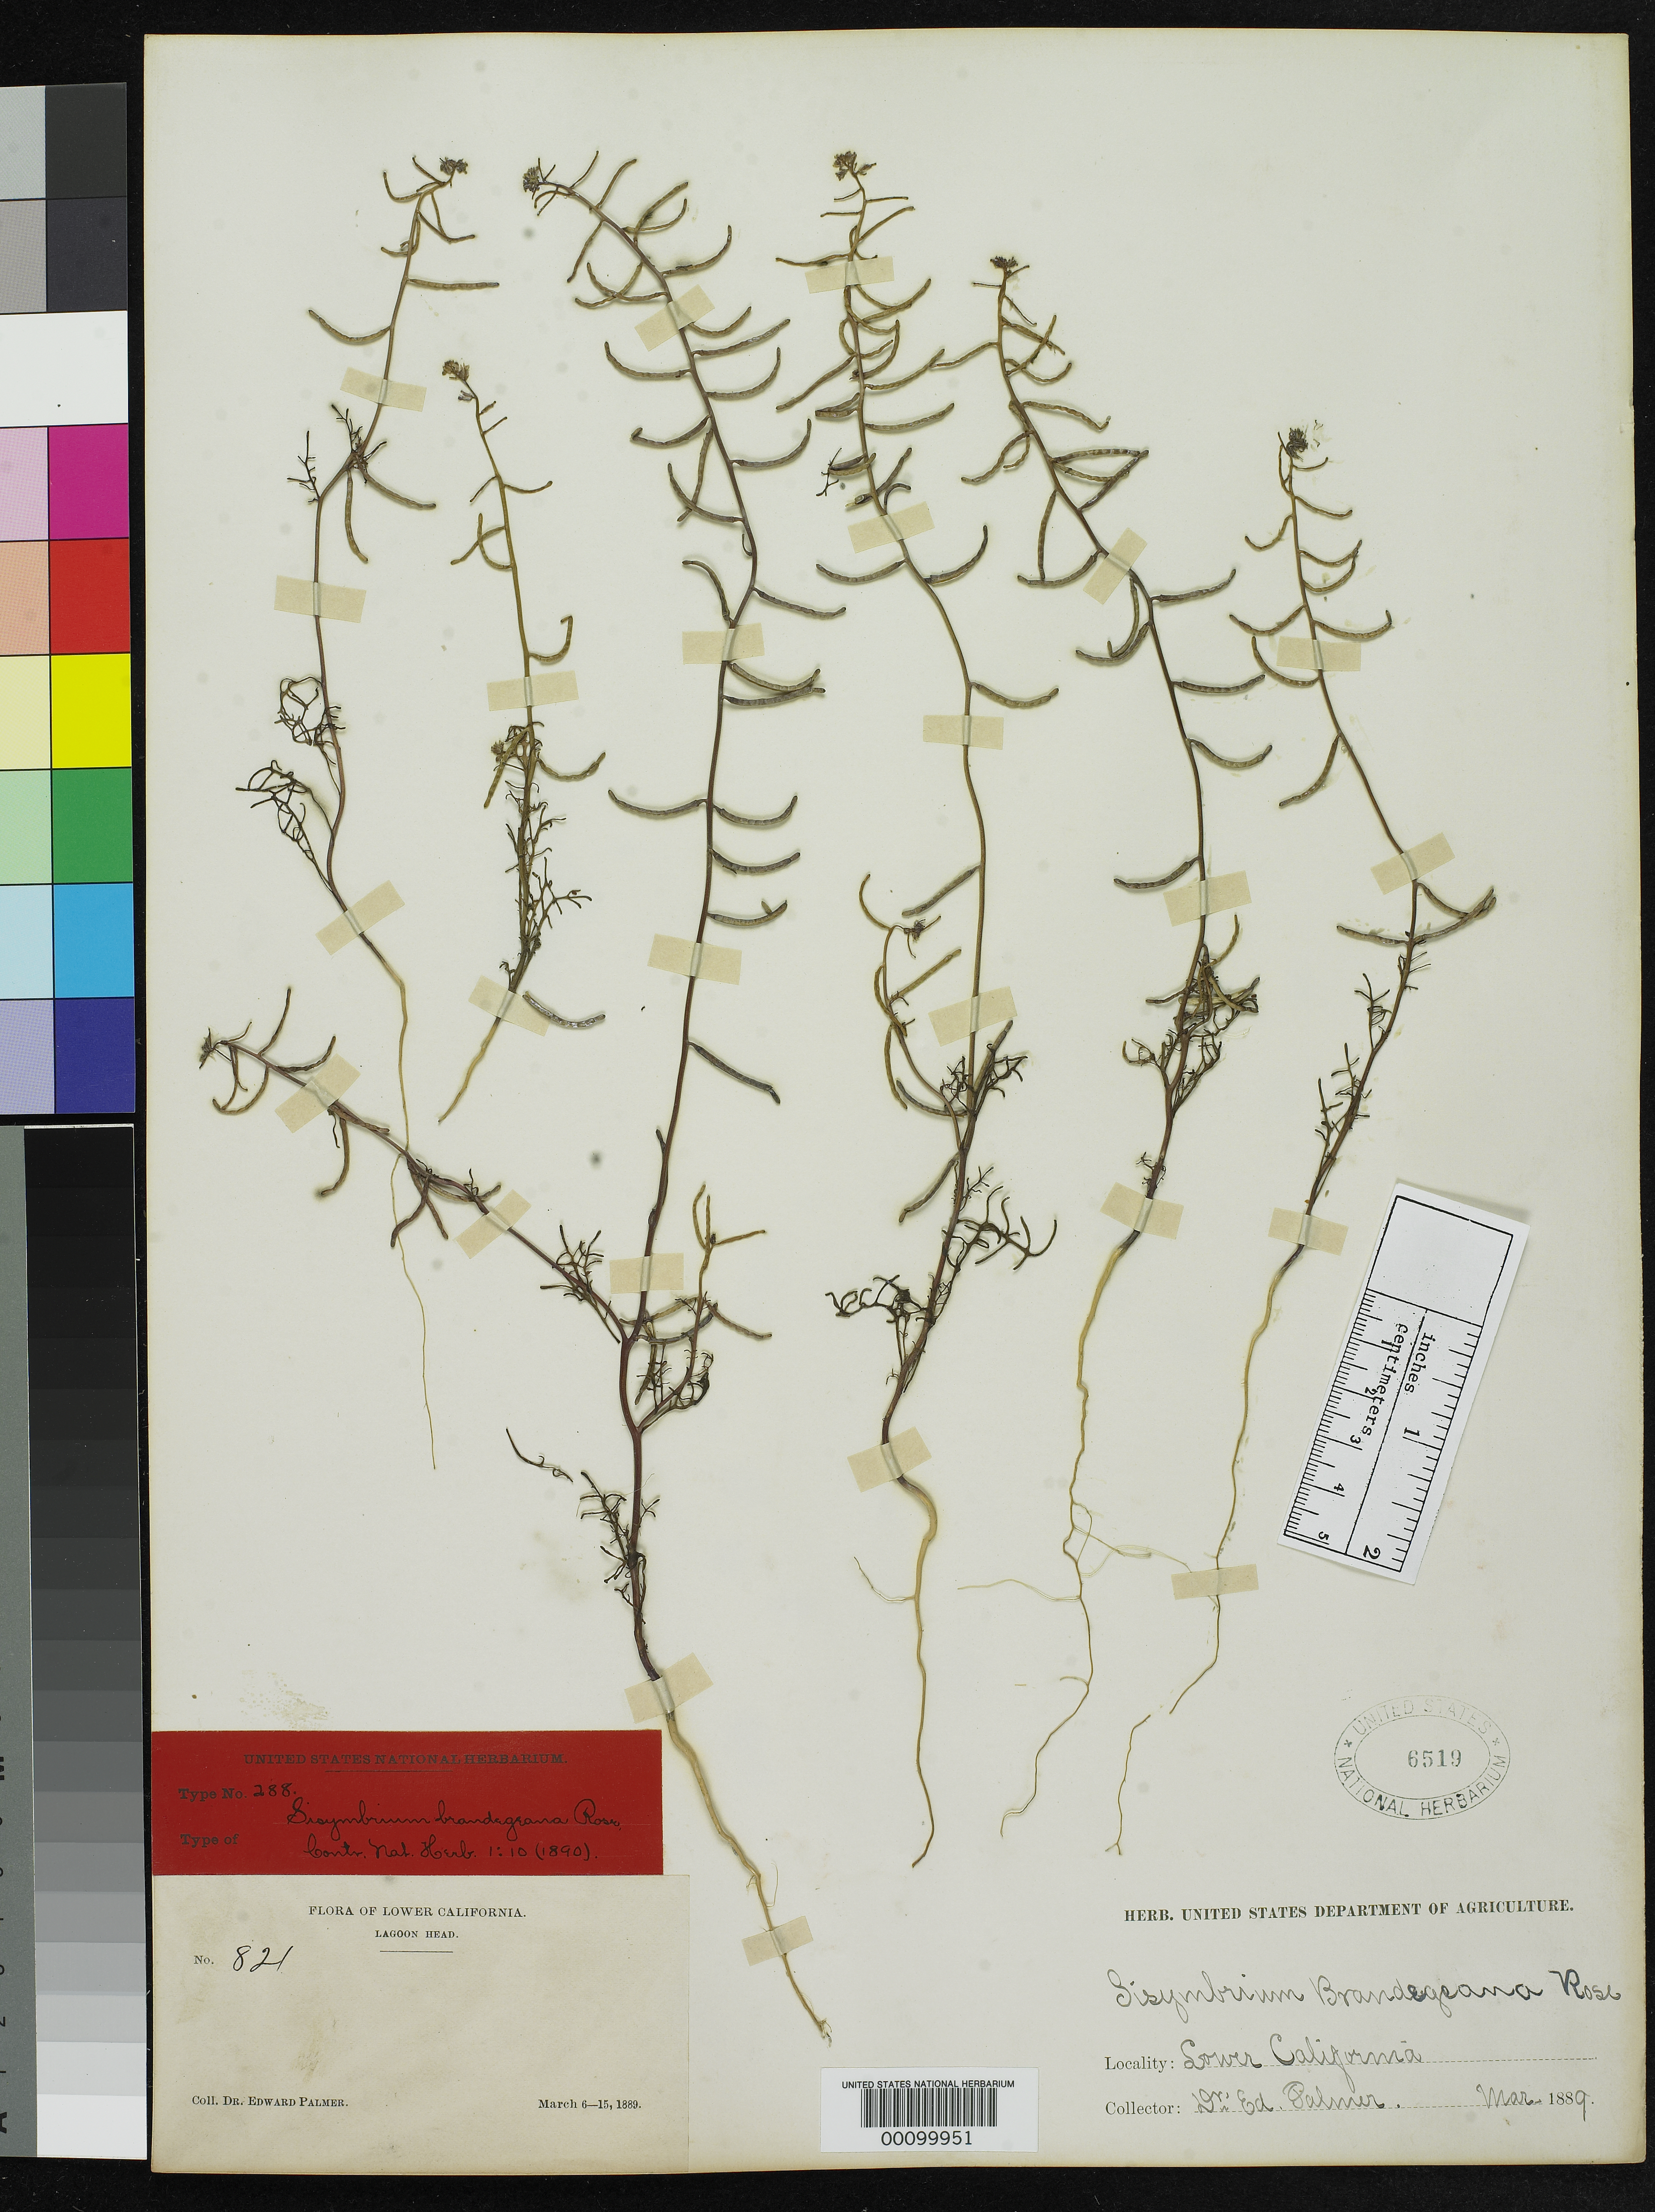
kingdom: Plantae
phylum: Tracheophyta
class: Magnoliopsida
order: Brassicales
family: Brassicaceae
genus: Sisymbrium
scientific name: Sisymbrium brandegeana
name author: Rose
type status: Type Collection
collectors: E. Palmer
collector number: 821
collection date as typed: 06 Mar 1889 to 15 Mar 1889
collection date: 1889-03-06/1889-03-15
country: Mexico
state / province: Baja California Norte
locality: Lagoon Head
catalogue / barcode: US 6519